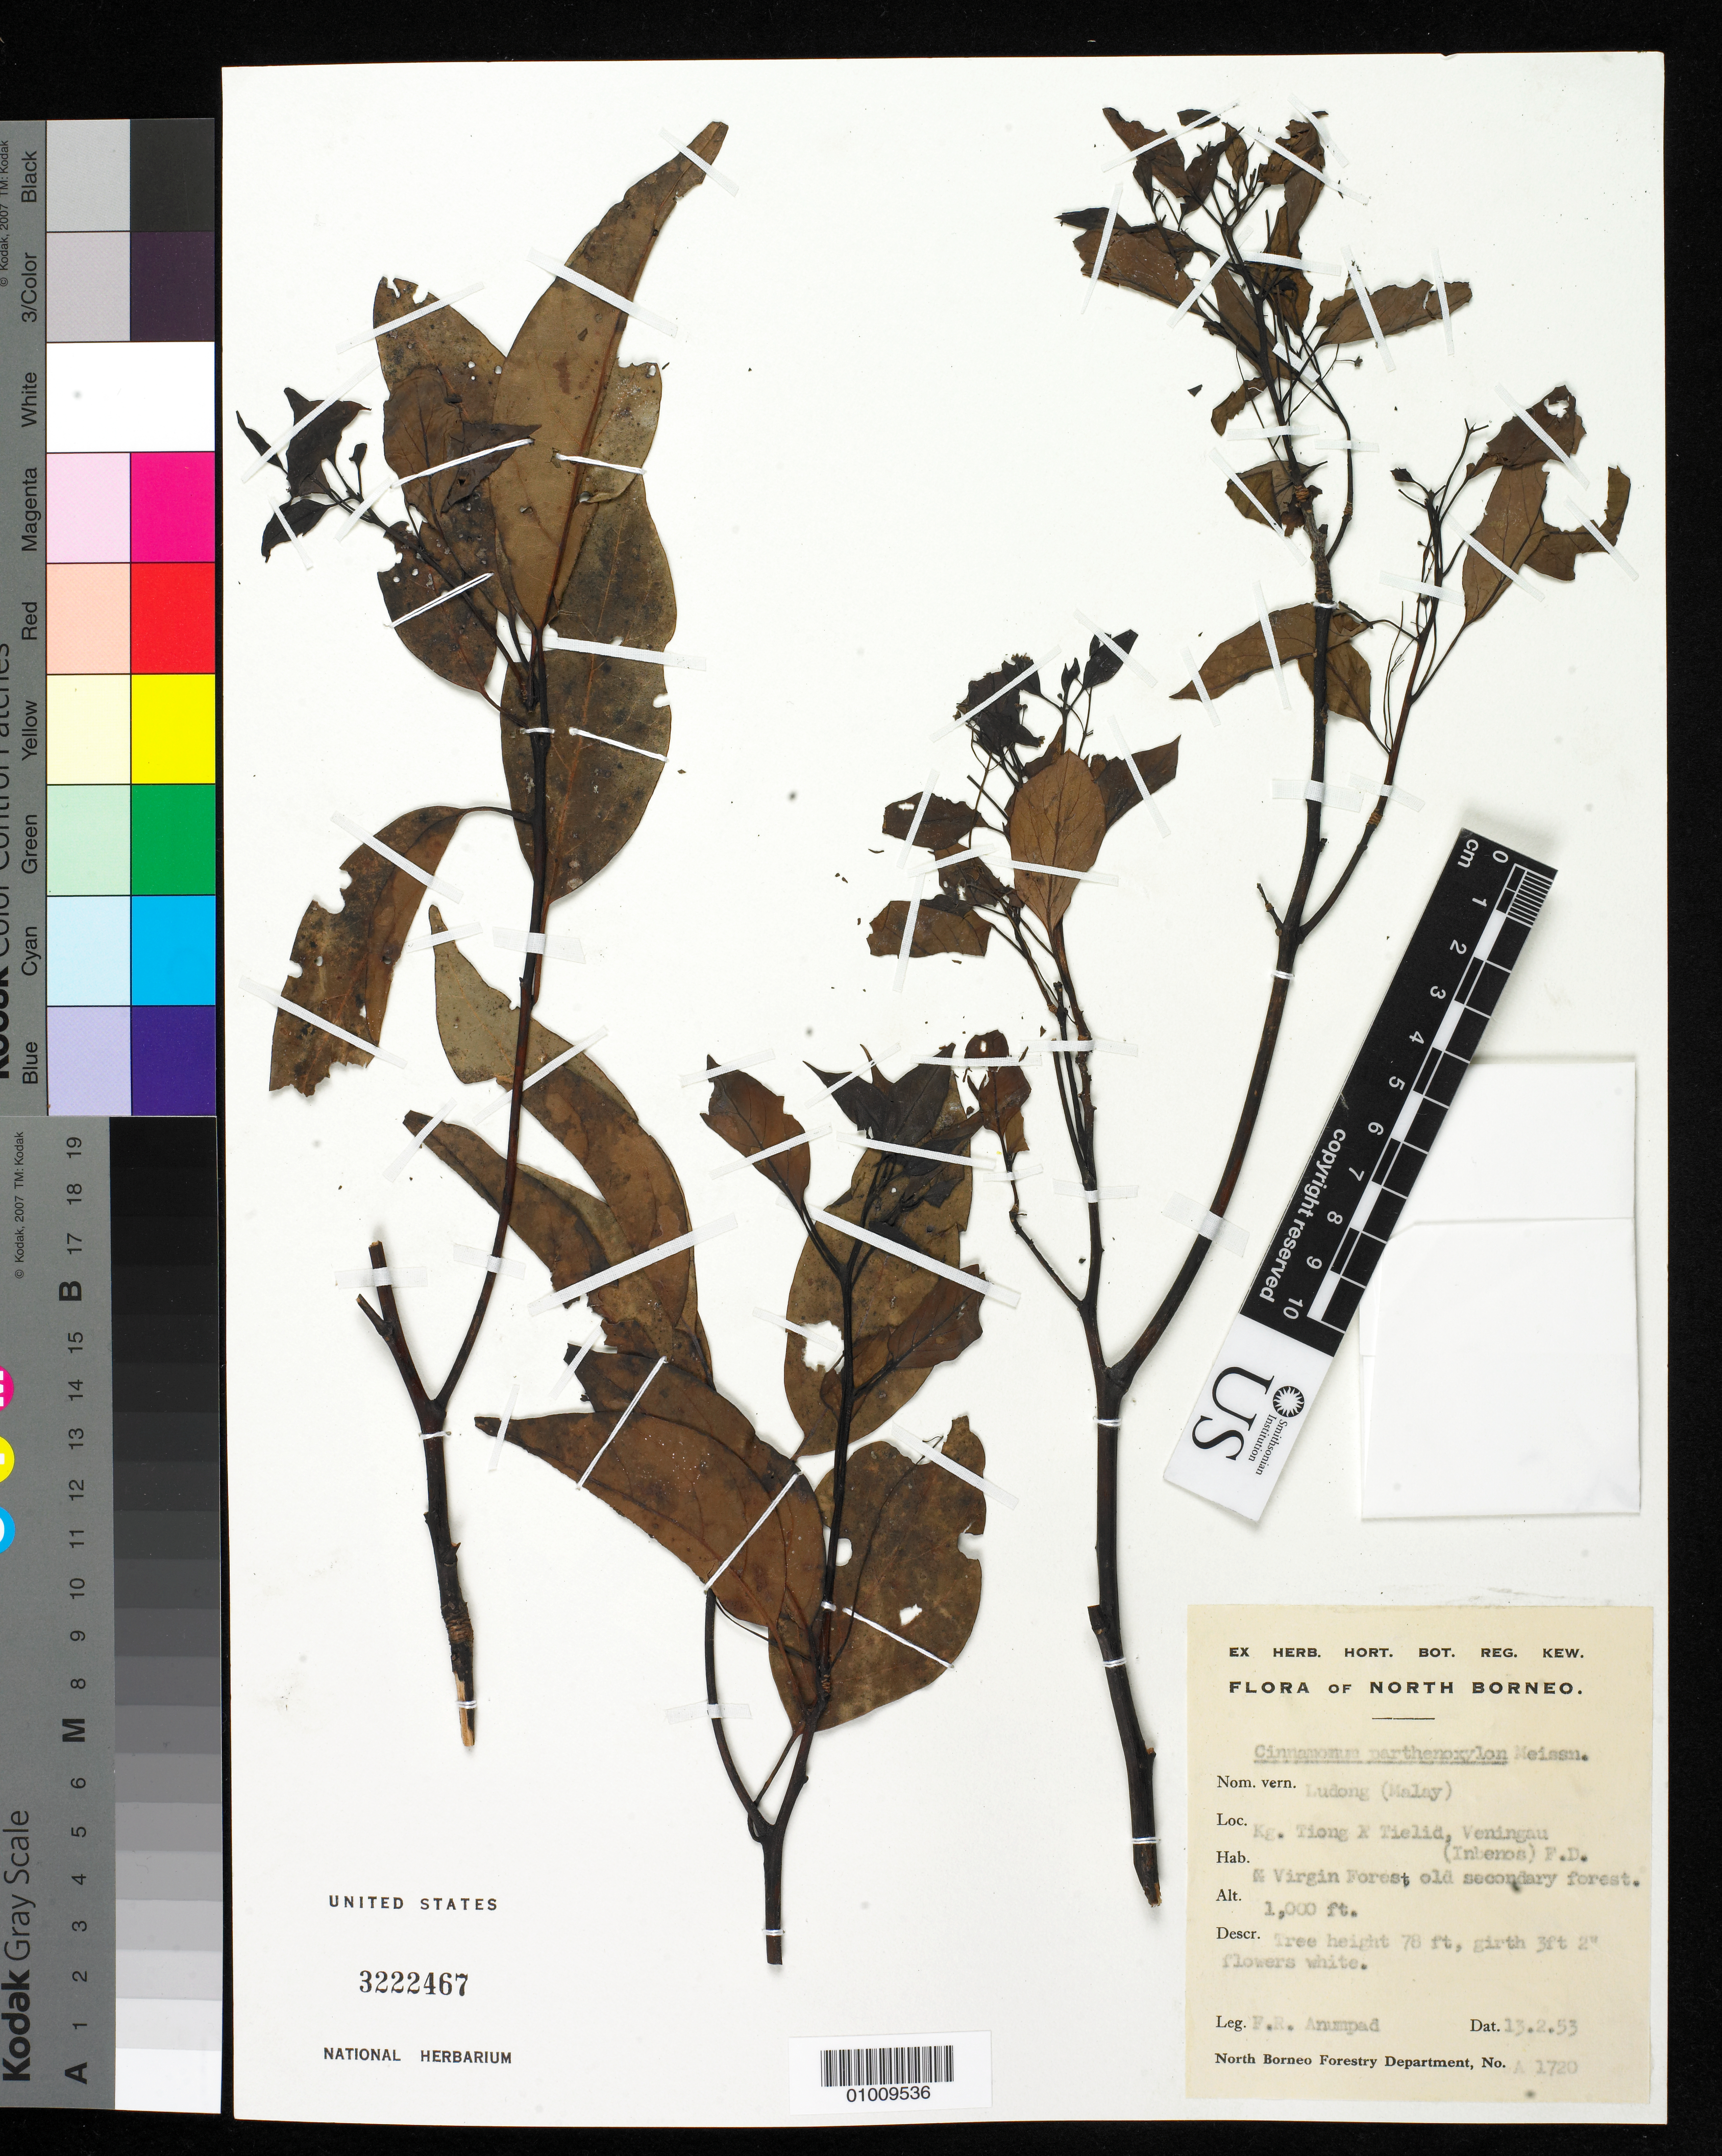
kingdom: Plantae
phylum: Tracheophyta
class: Magnoliopsida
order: Laurales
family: Lauraceae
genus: Cinnamomum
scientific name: Cinnamomum parthenoxylon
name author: (Jack) Meisn.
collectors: F. Anumpad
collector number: A 1720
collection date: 1953-02-13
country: Malaysia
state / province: Sabah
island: Borneo I.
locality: Kg. Tiong K Tielid, Veningau (Inbenos) F.D., British North Borneo (now Sabah, east Malaysia)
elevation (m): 305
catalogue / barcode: US 3222467